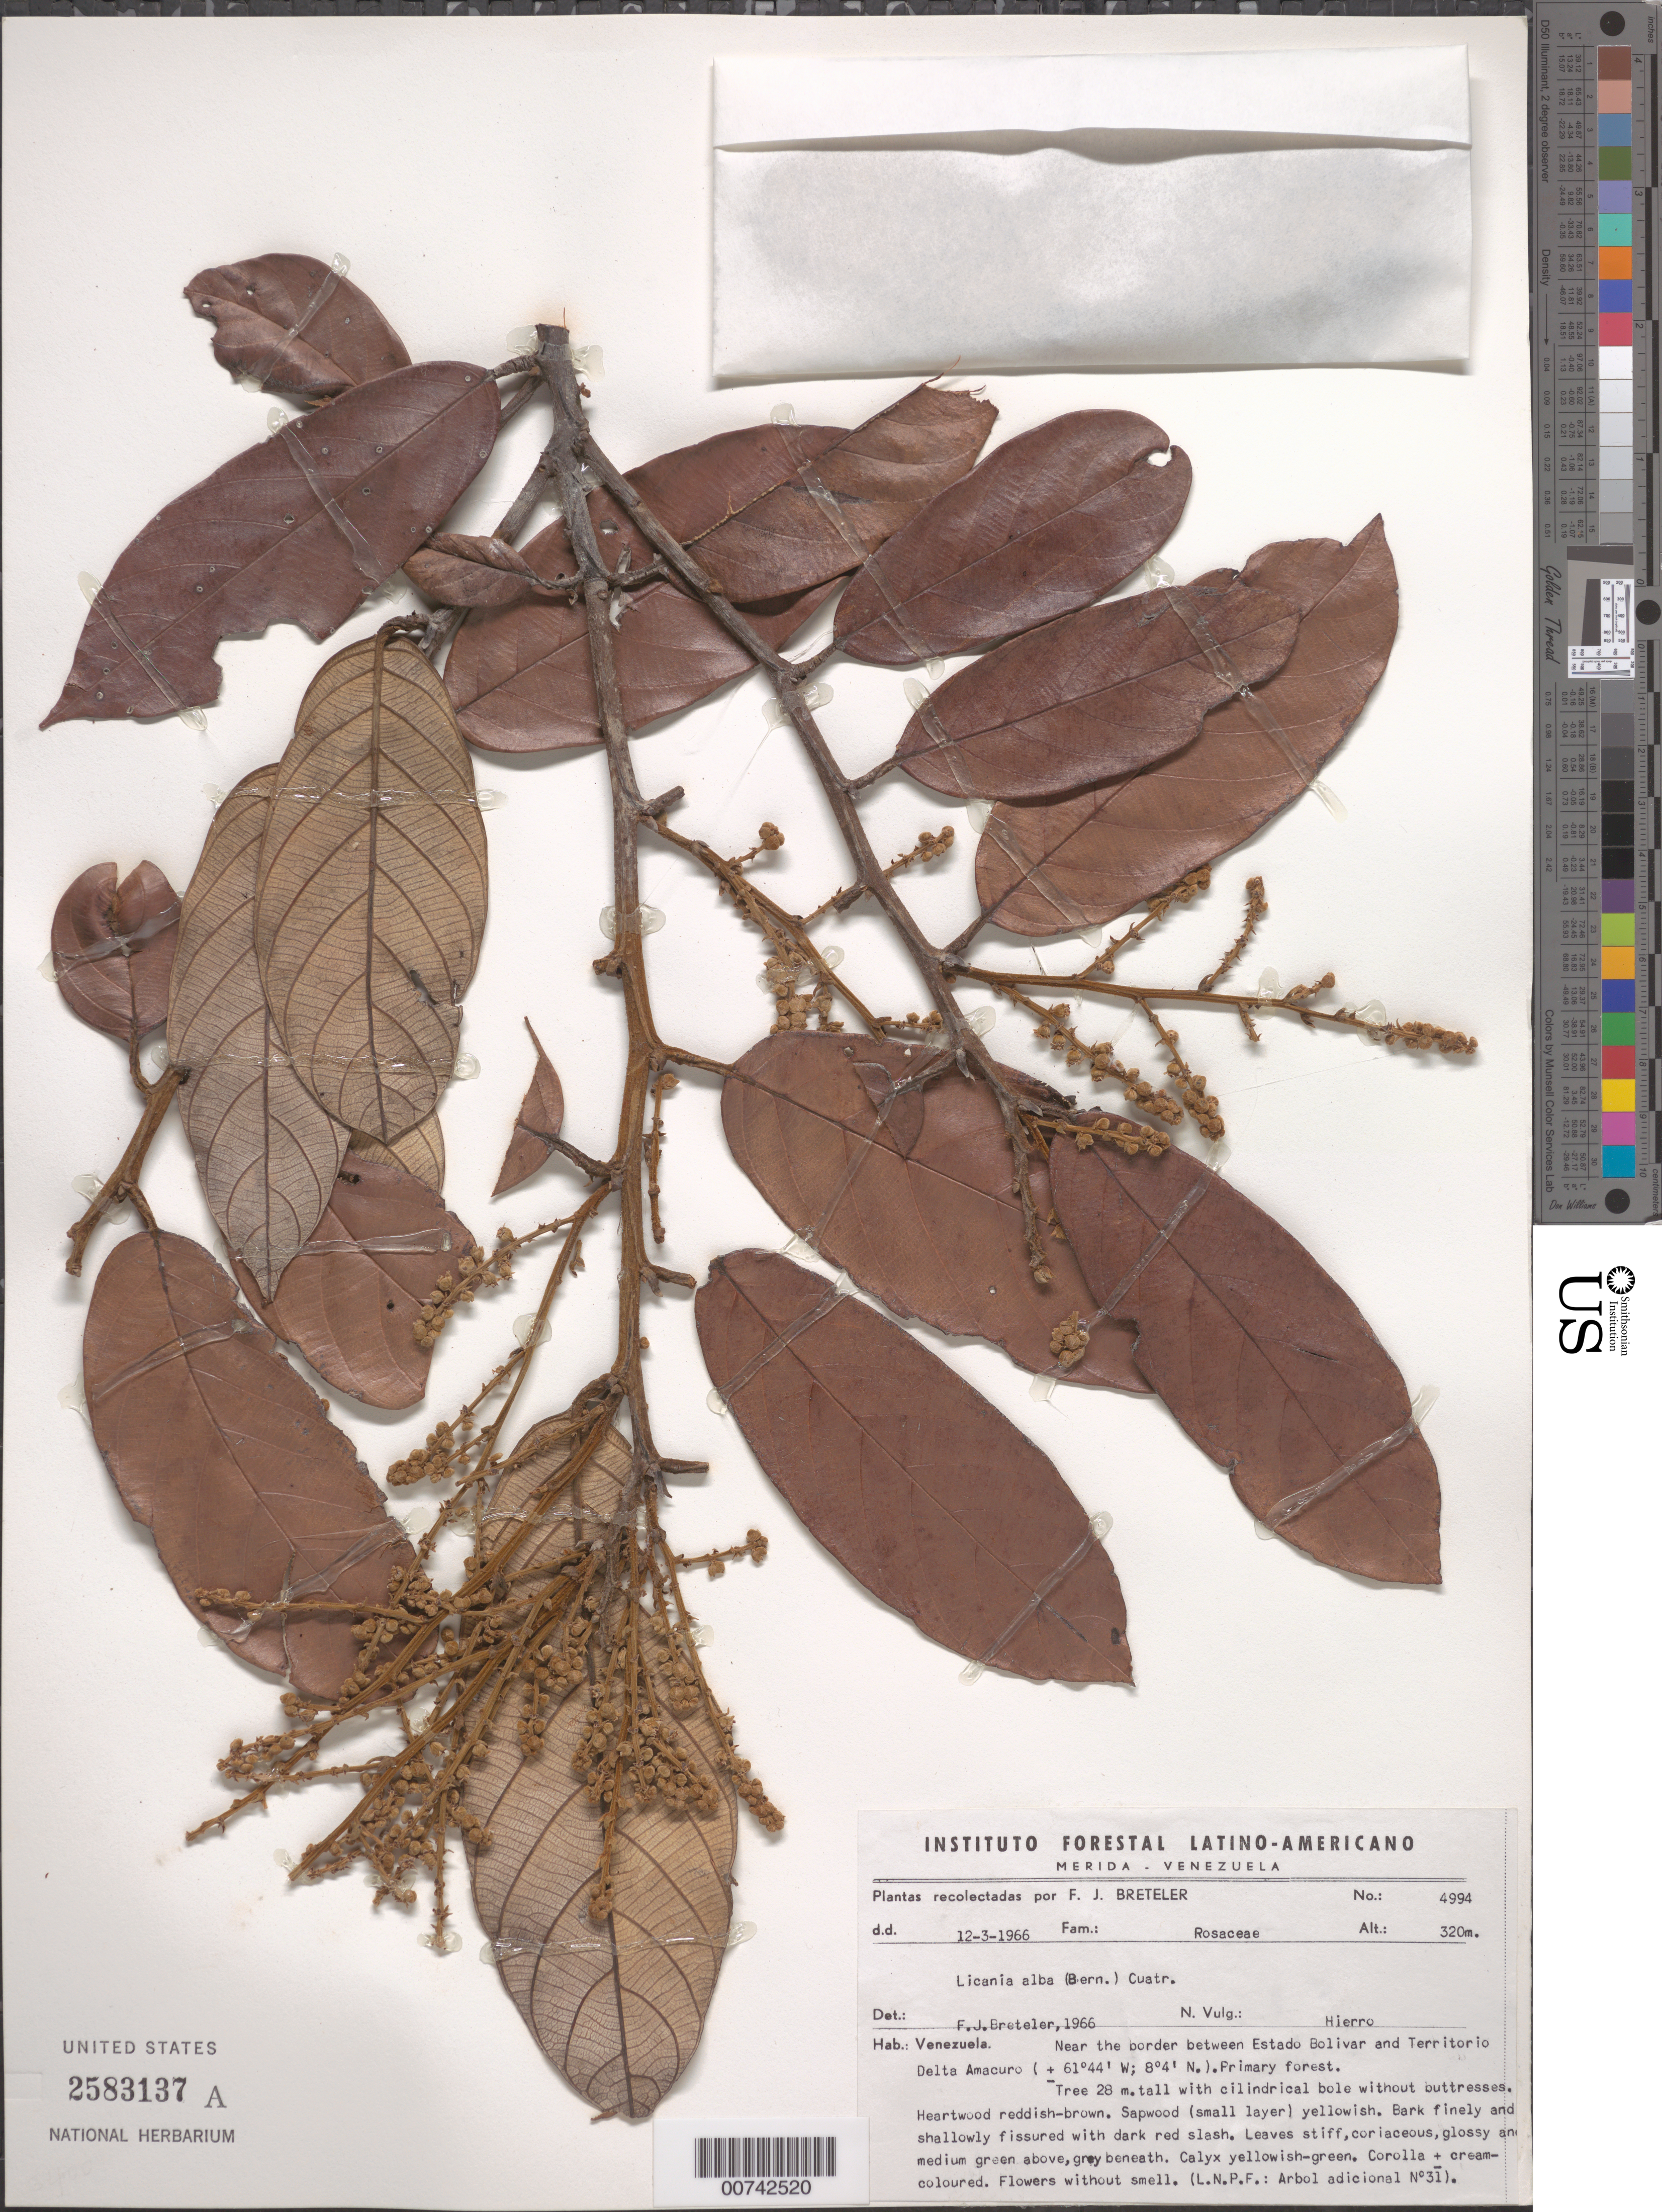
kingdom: Plantae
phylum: Tracheophyta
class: Magnoliopsida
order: Malpighiales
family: Chrysobalanaceae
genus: Licania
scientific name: Licania alba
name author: (Bernoulli) Cuatrec.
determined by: Breteler, F. J.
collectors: F. J. Breteler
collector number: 4994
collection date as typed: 12-Mar-66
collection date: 1966-03-12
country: Venezuela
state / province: Delta Amacuro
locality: Río Grande o Toro, near border between Estado Bolívar and Territorío Delta Amacuro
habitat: Primary forest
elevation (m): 320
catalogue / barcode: US 2583137A